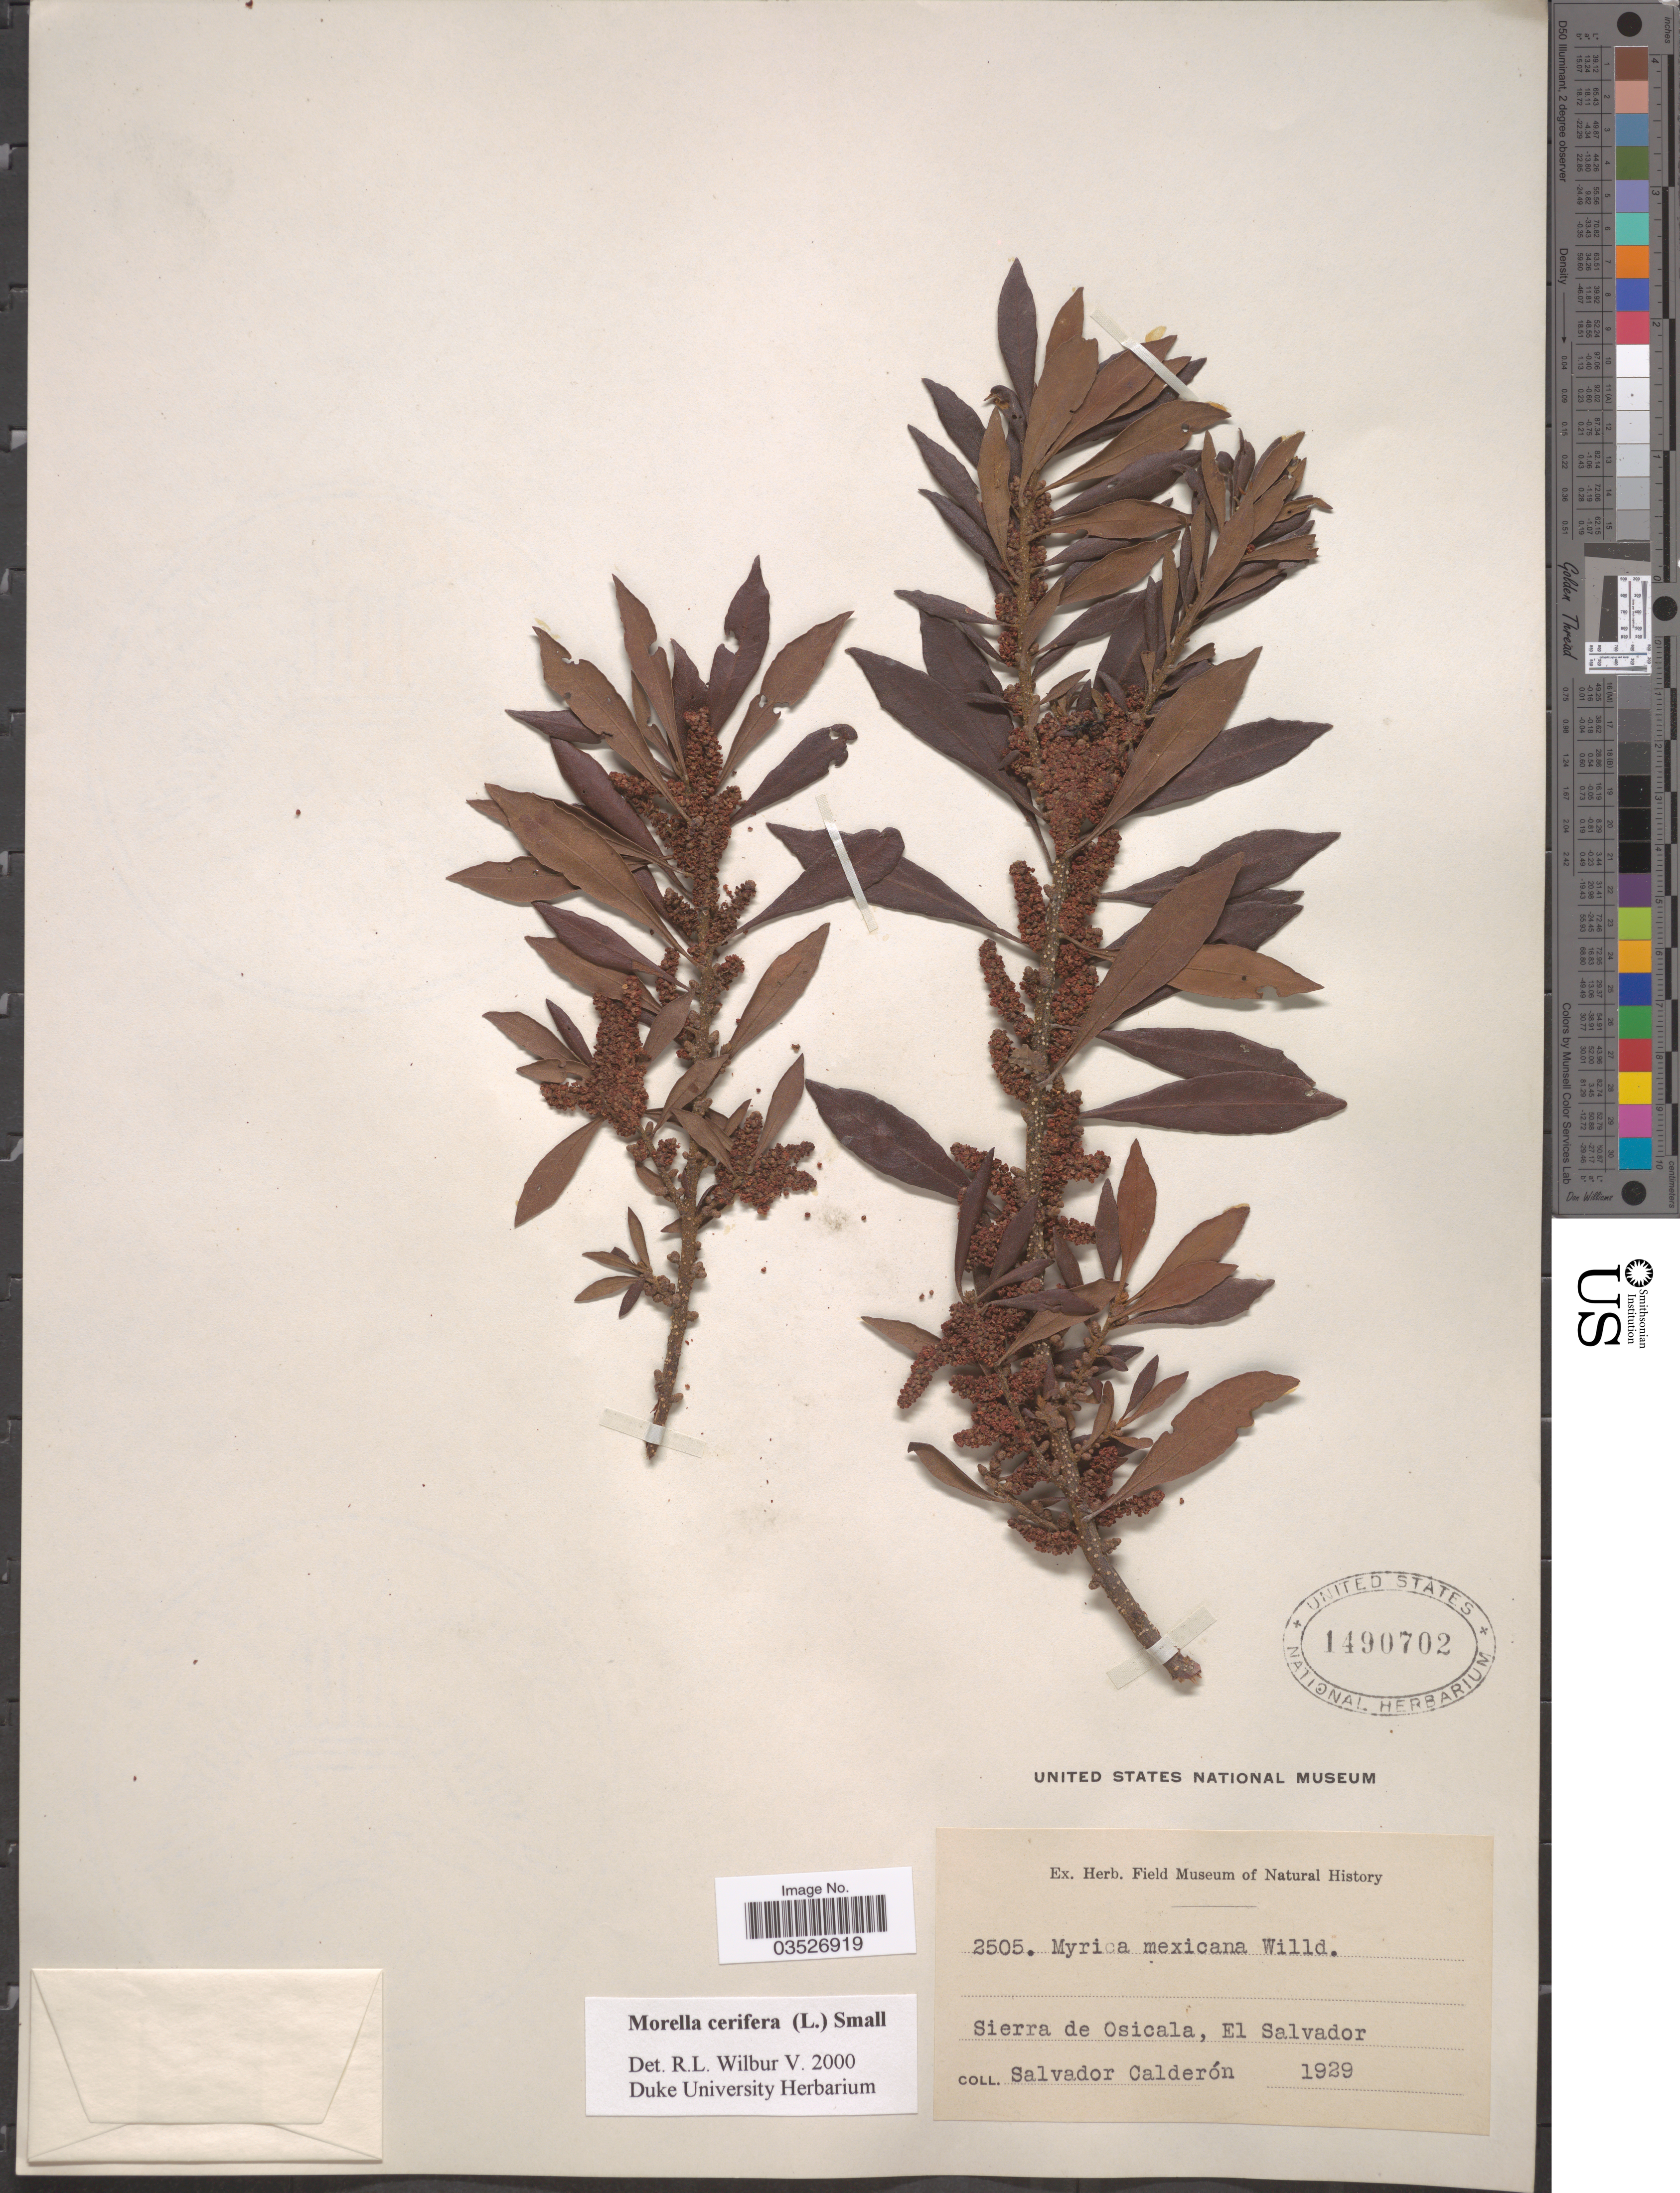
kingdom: Plantae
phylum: Tracheophyta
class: Magnoliopsida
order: Fagales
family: Myricaceae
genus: Morella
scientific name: Morella cerifera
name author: (L.) Small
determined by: Wilbur, R. L.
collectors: S. Calderón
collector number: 2505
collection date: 1929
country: El Salvador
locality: Sierra de Osicala.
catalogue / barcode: US 1490702